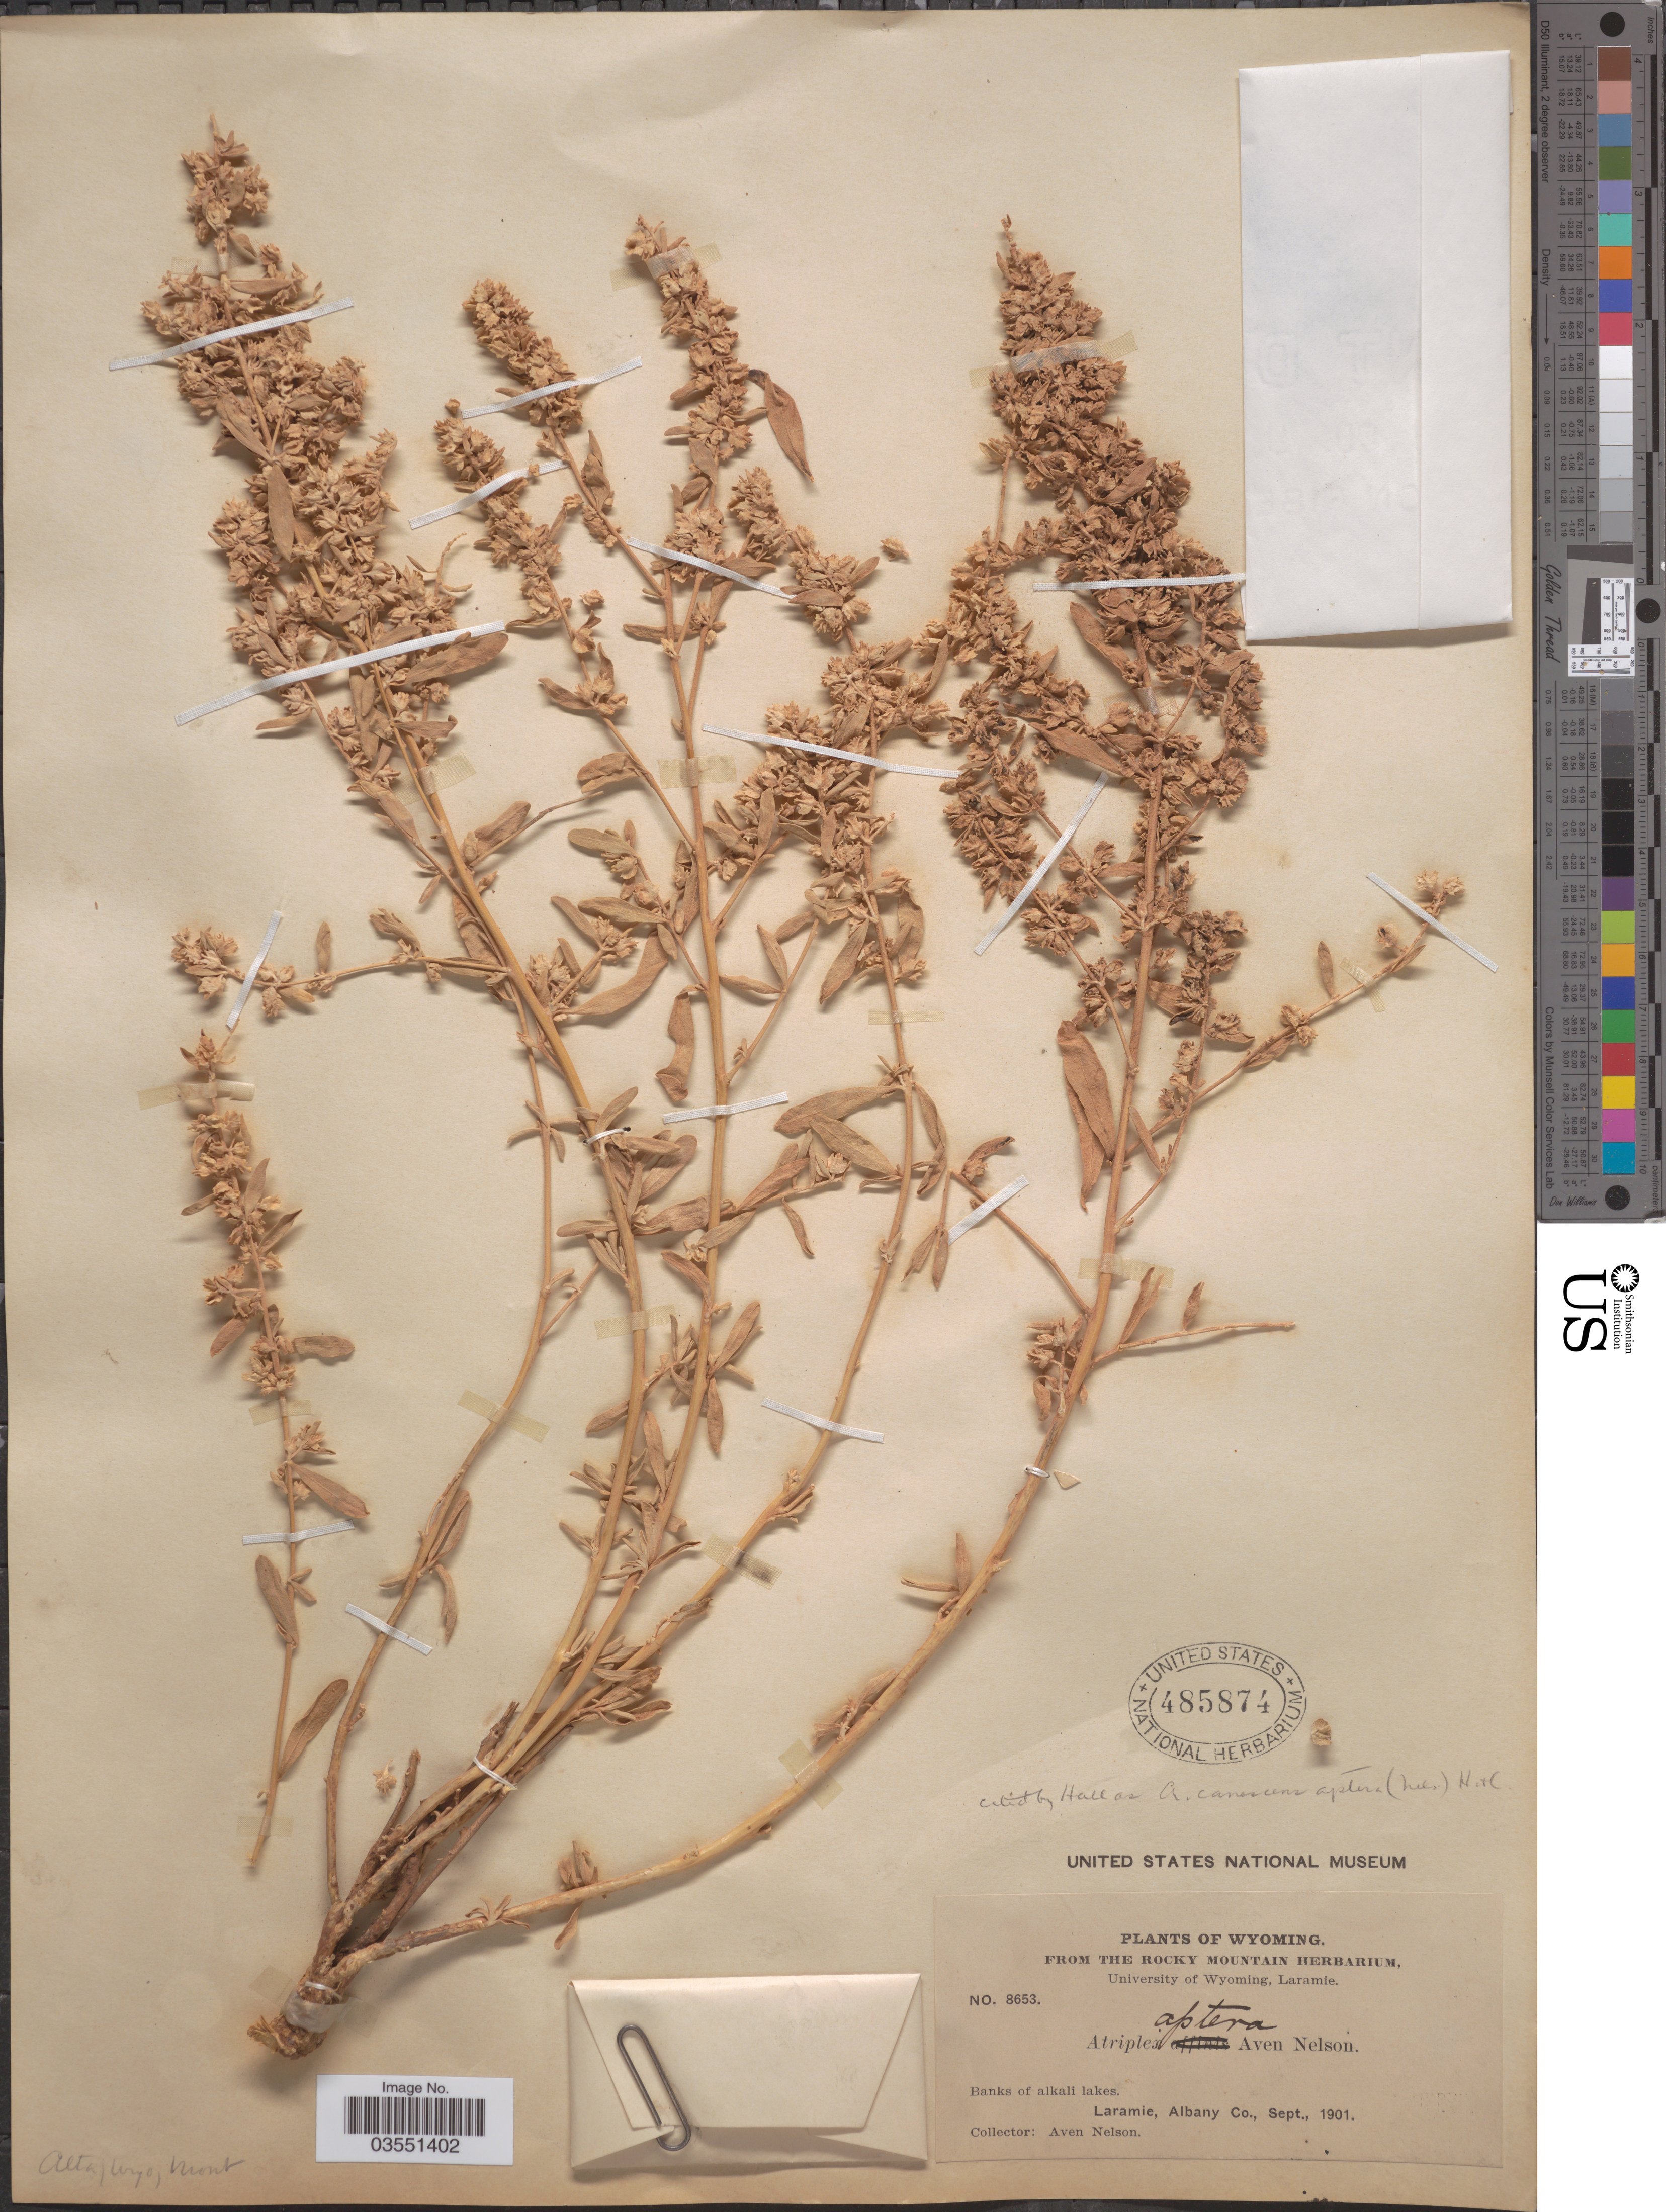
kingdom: Plantae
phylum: Tracheophyta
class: Magnoliopsida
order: Caryophyllales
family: Amaranthaceae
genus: Atriplex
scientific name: Atriplex canescens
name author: (Pursh) Nutt.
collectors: A. Nelson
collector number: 8653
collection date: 1901-09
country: United States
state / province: Wyoming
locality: Banks of alkali lakes. Laramie, Albany Co.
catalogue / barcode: US 485874